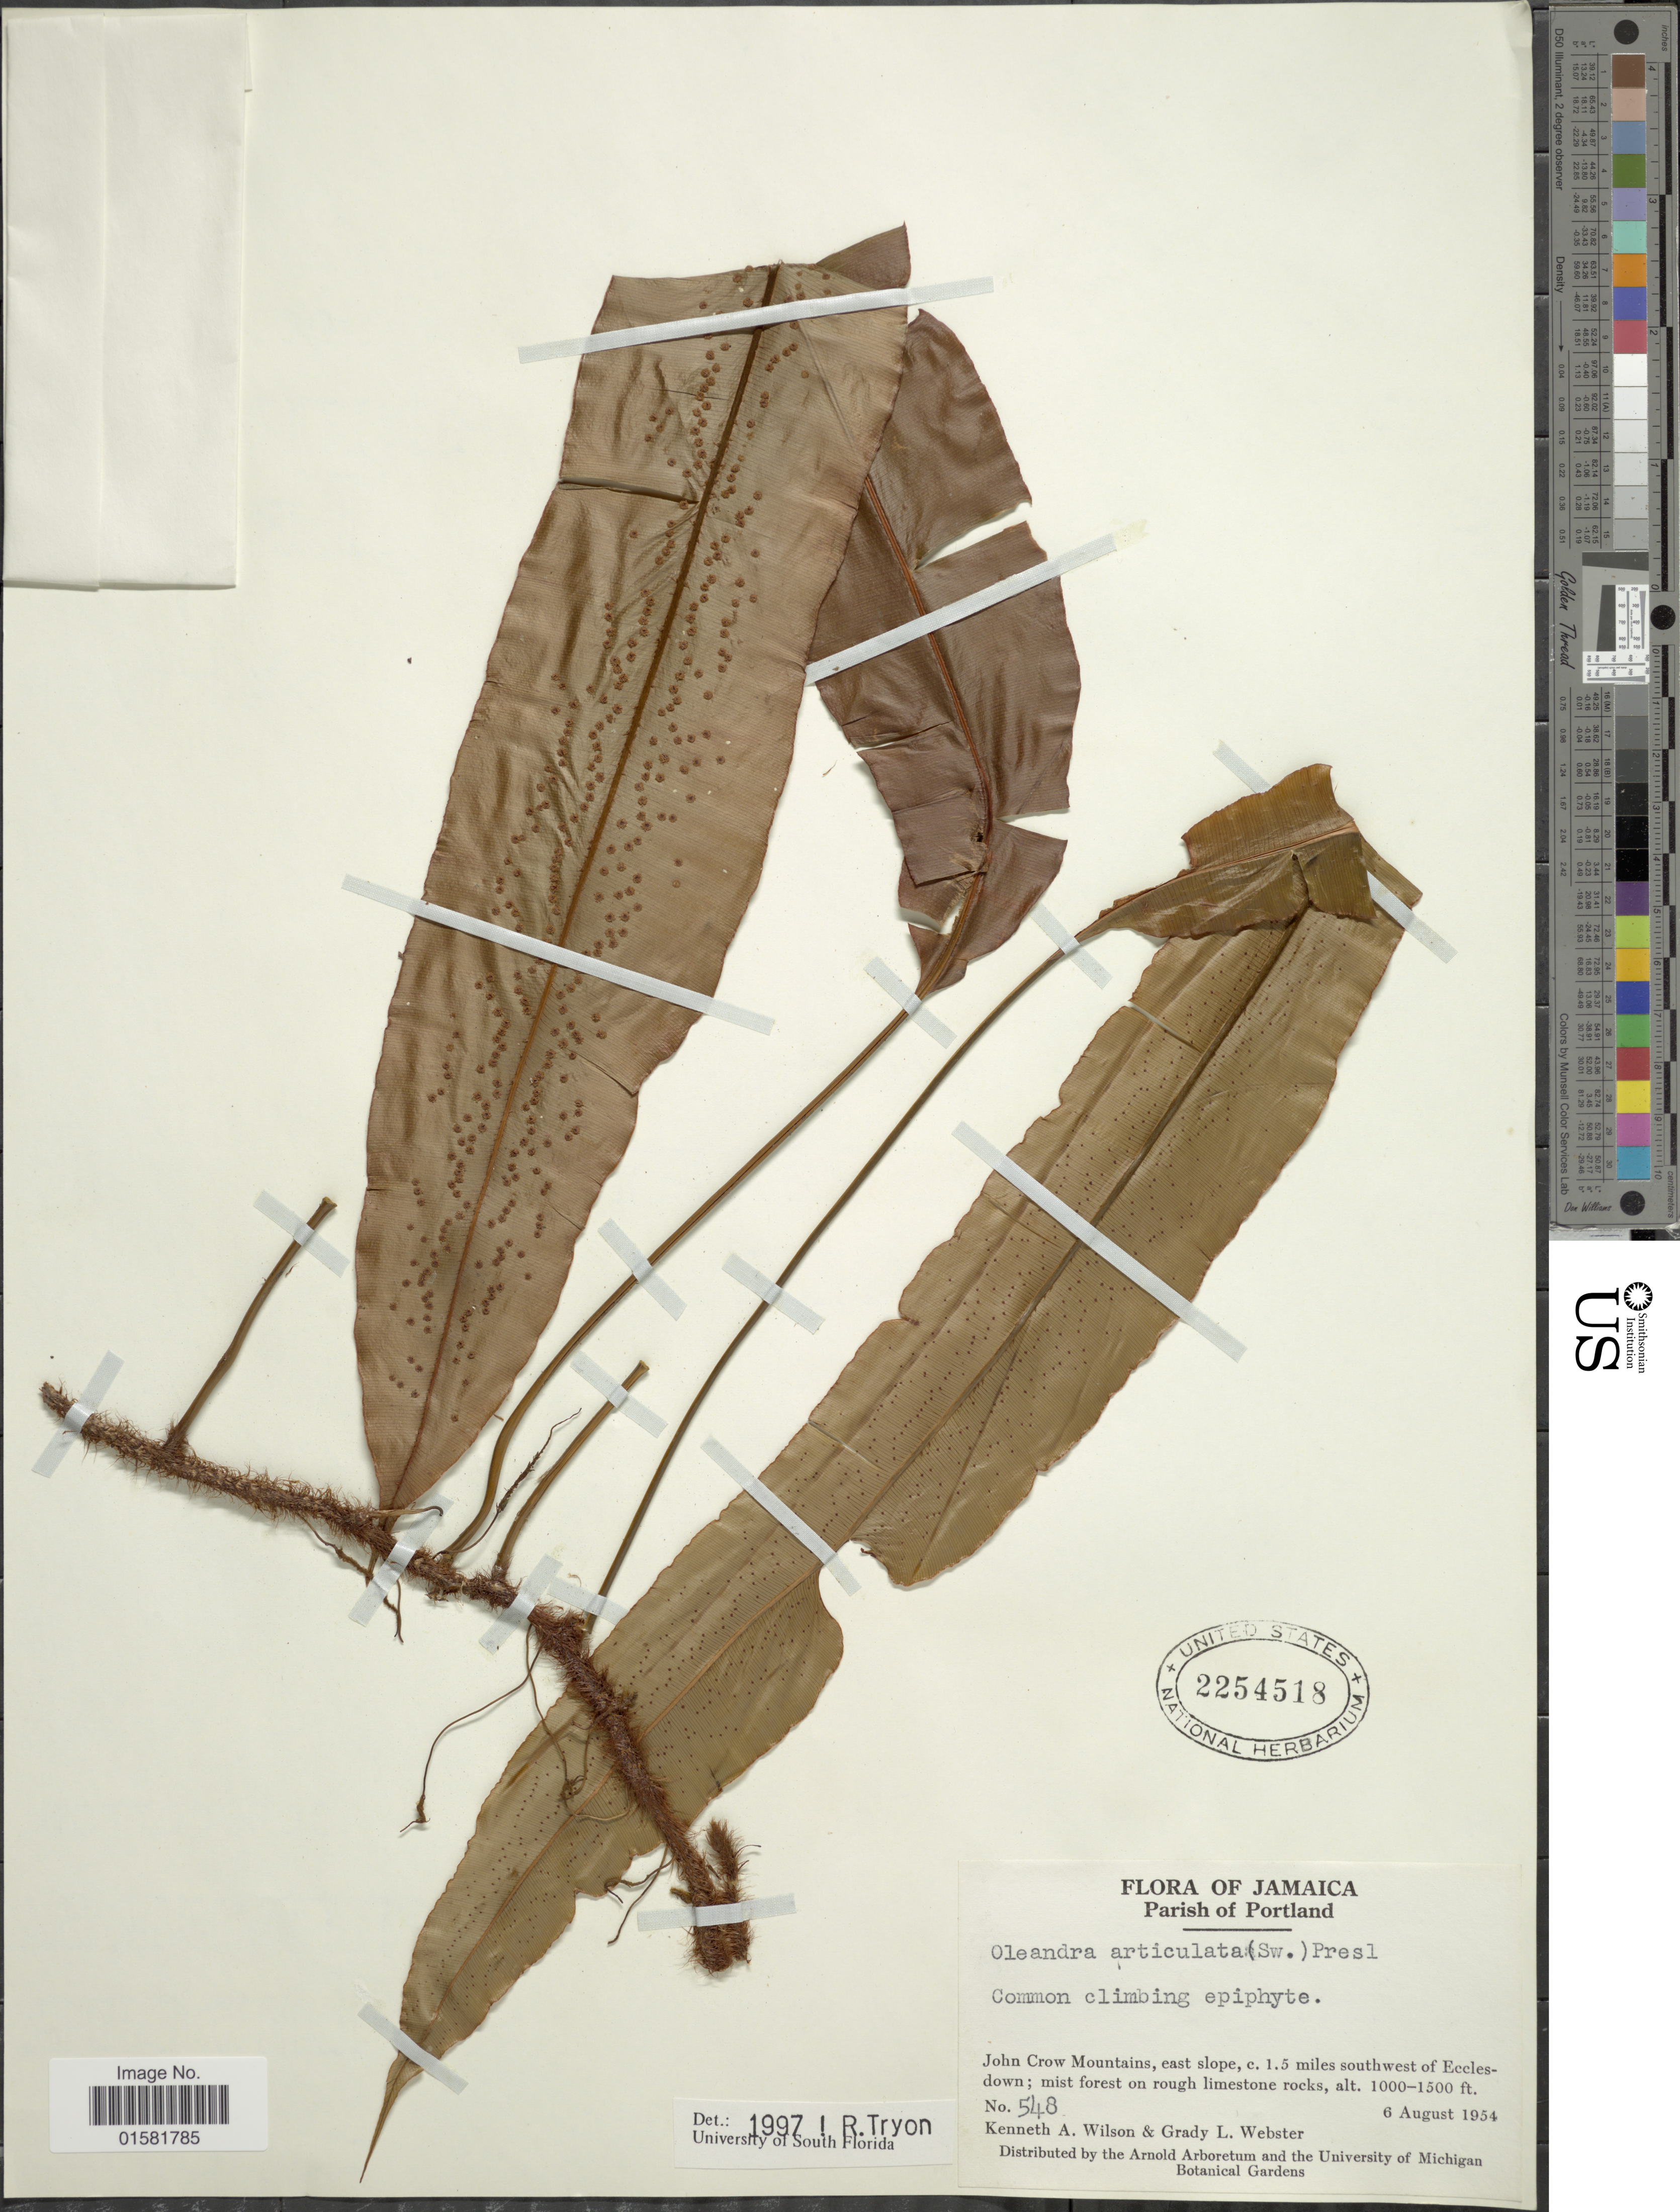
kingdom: Plantae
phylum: Tracheophyta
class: Polypodiopsida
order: Polypodiales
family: Oleandraceae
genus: Oleandra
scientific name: Oleandra articulata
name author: (Sw.) C. Presl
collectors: K. A. Wilson & G. L. Webster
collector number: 548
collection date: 1954-08-06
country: Jamaica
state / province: Portland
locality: Jamaica, Parish of Portland, John Crow Mountains, east slope, c. 1.5 miles southwest of Eeelesdown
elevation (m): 305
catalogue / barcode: US 2254518